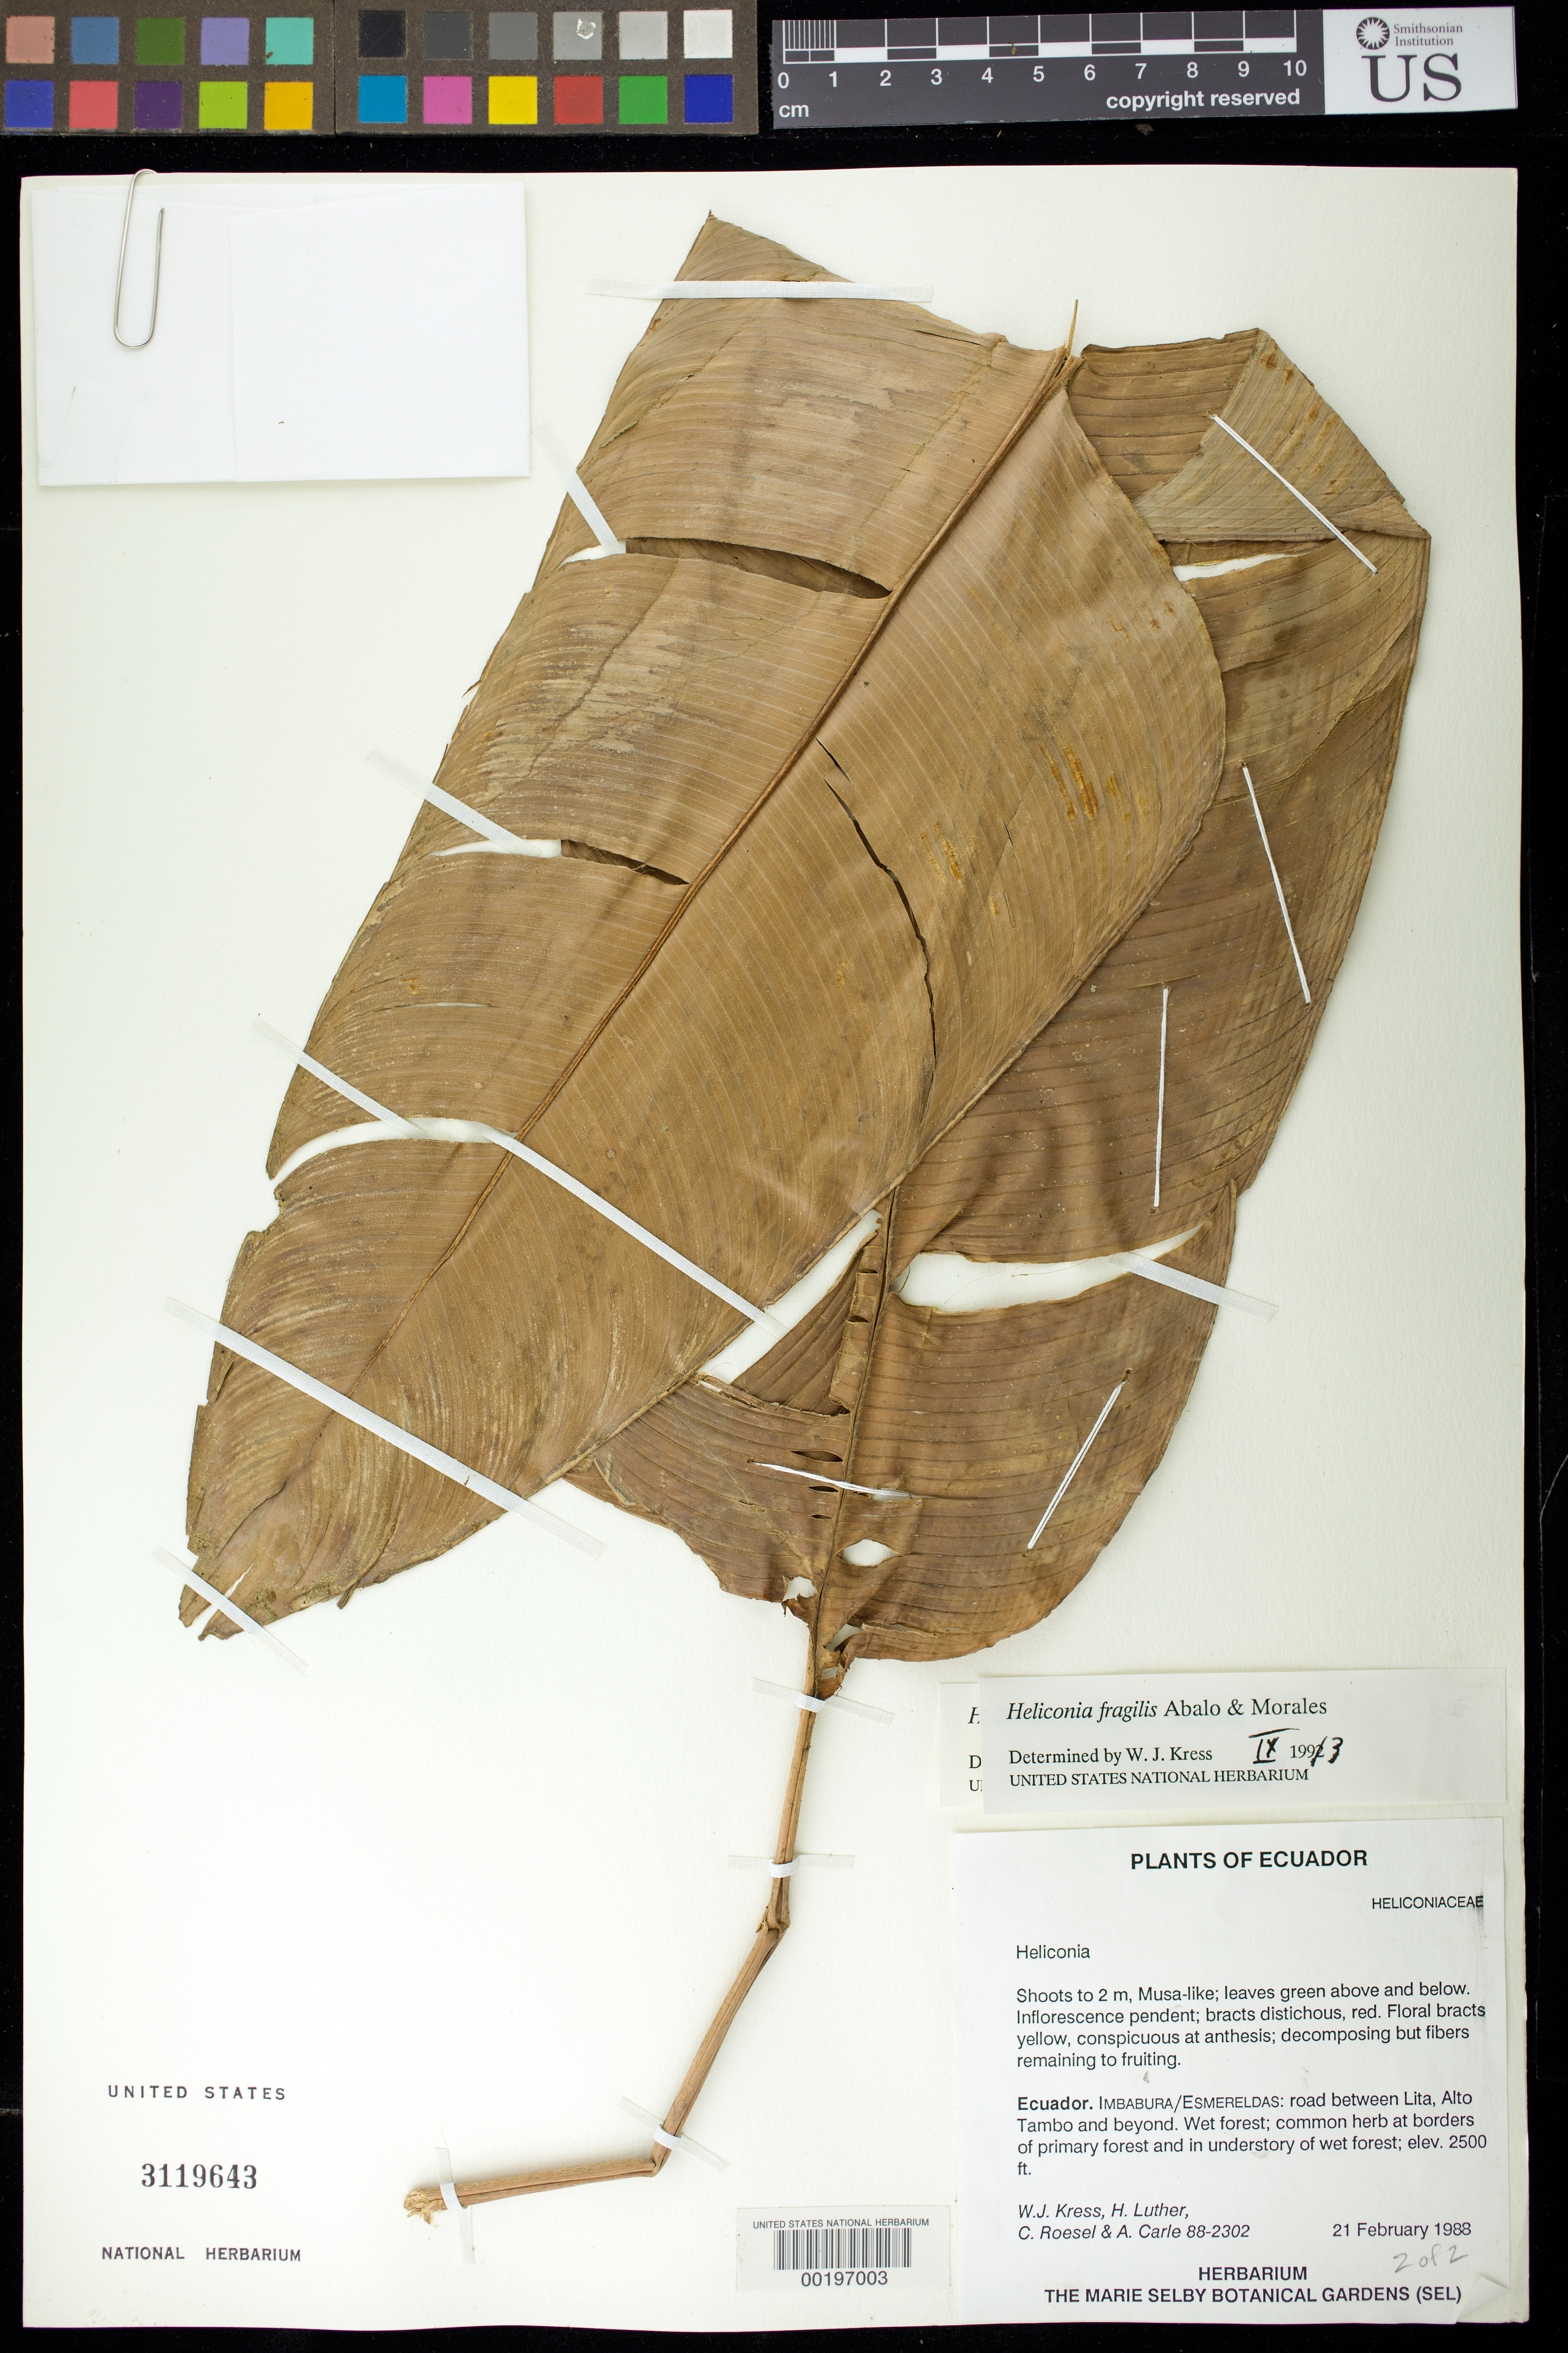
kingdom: Plantae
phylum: Tracheophyta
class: Liliopsida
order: Zingiberales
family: Heliconiaceae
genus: Heliconia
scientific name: Heliconia fragilis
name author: Abalo & G. Morales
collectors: W. J. Kress, Harry E. Luther, C. S. Roesel & A. Carle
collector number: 88-2302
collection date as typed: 21 Feb 1988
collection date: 1988-02-21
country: Ecuador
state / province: Esmeraldas / Imbabura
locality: Between Lita, Alto Tambo and beyond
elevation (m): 762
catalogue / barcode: US 3119643